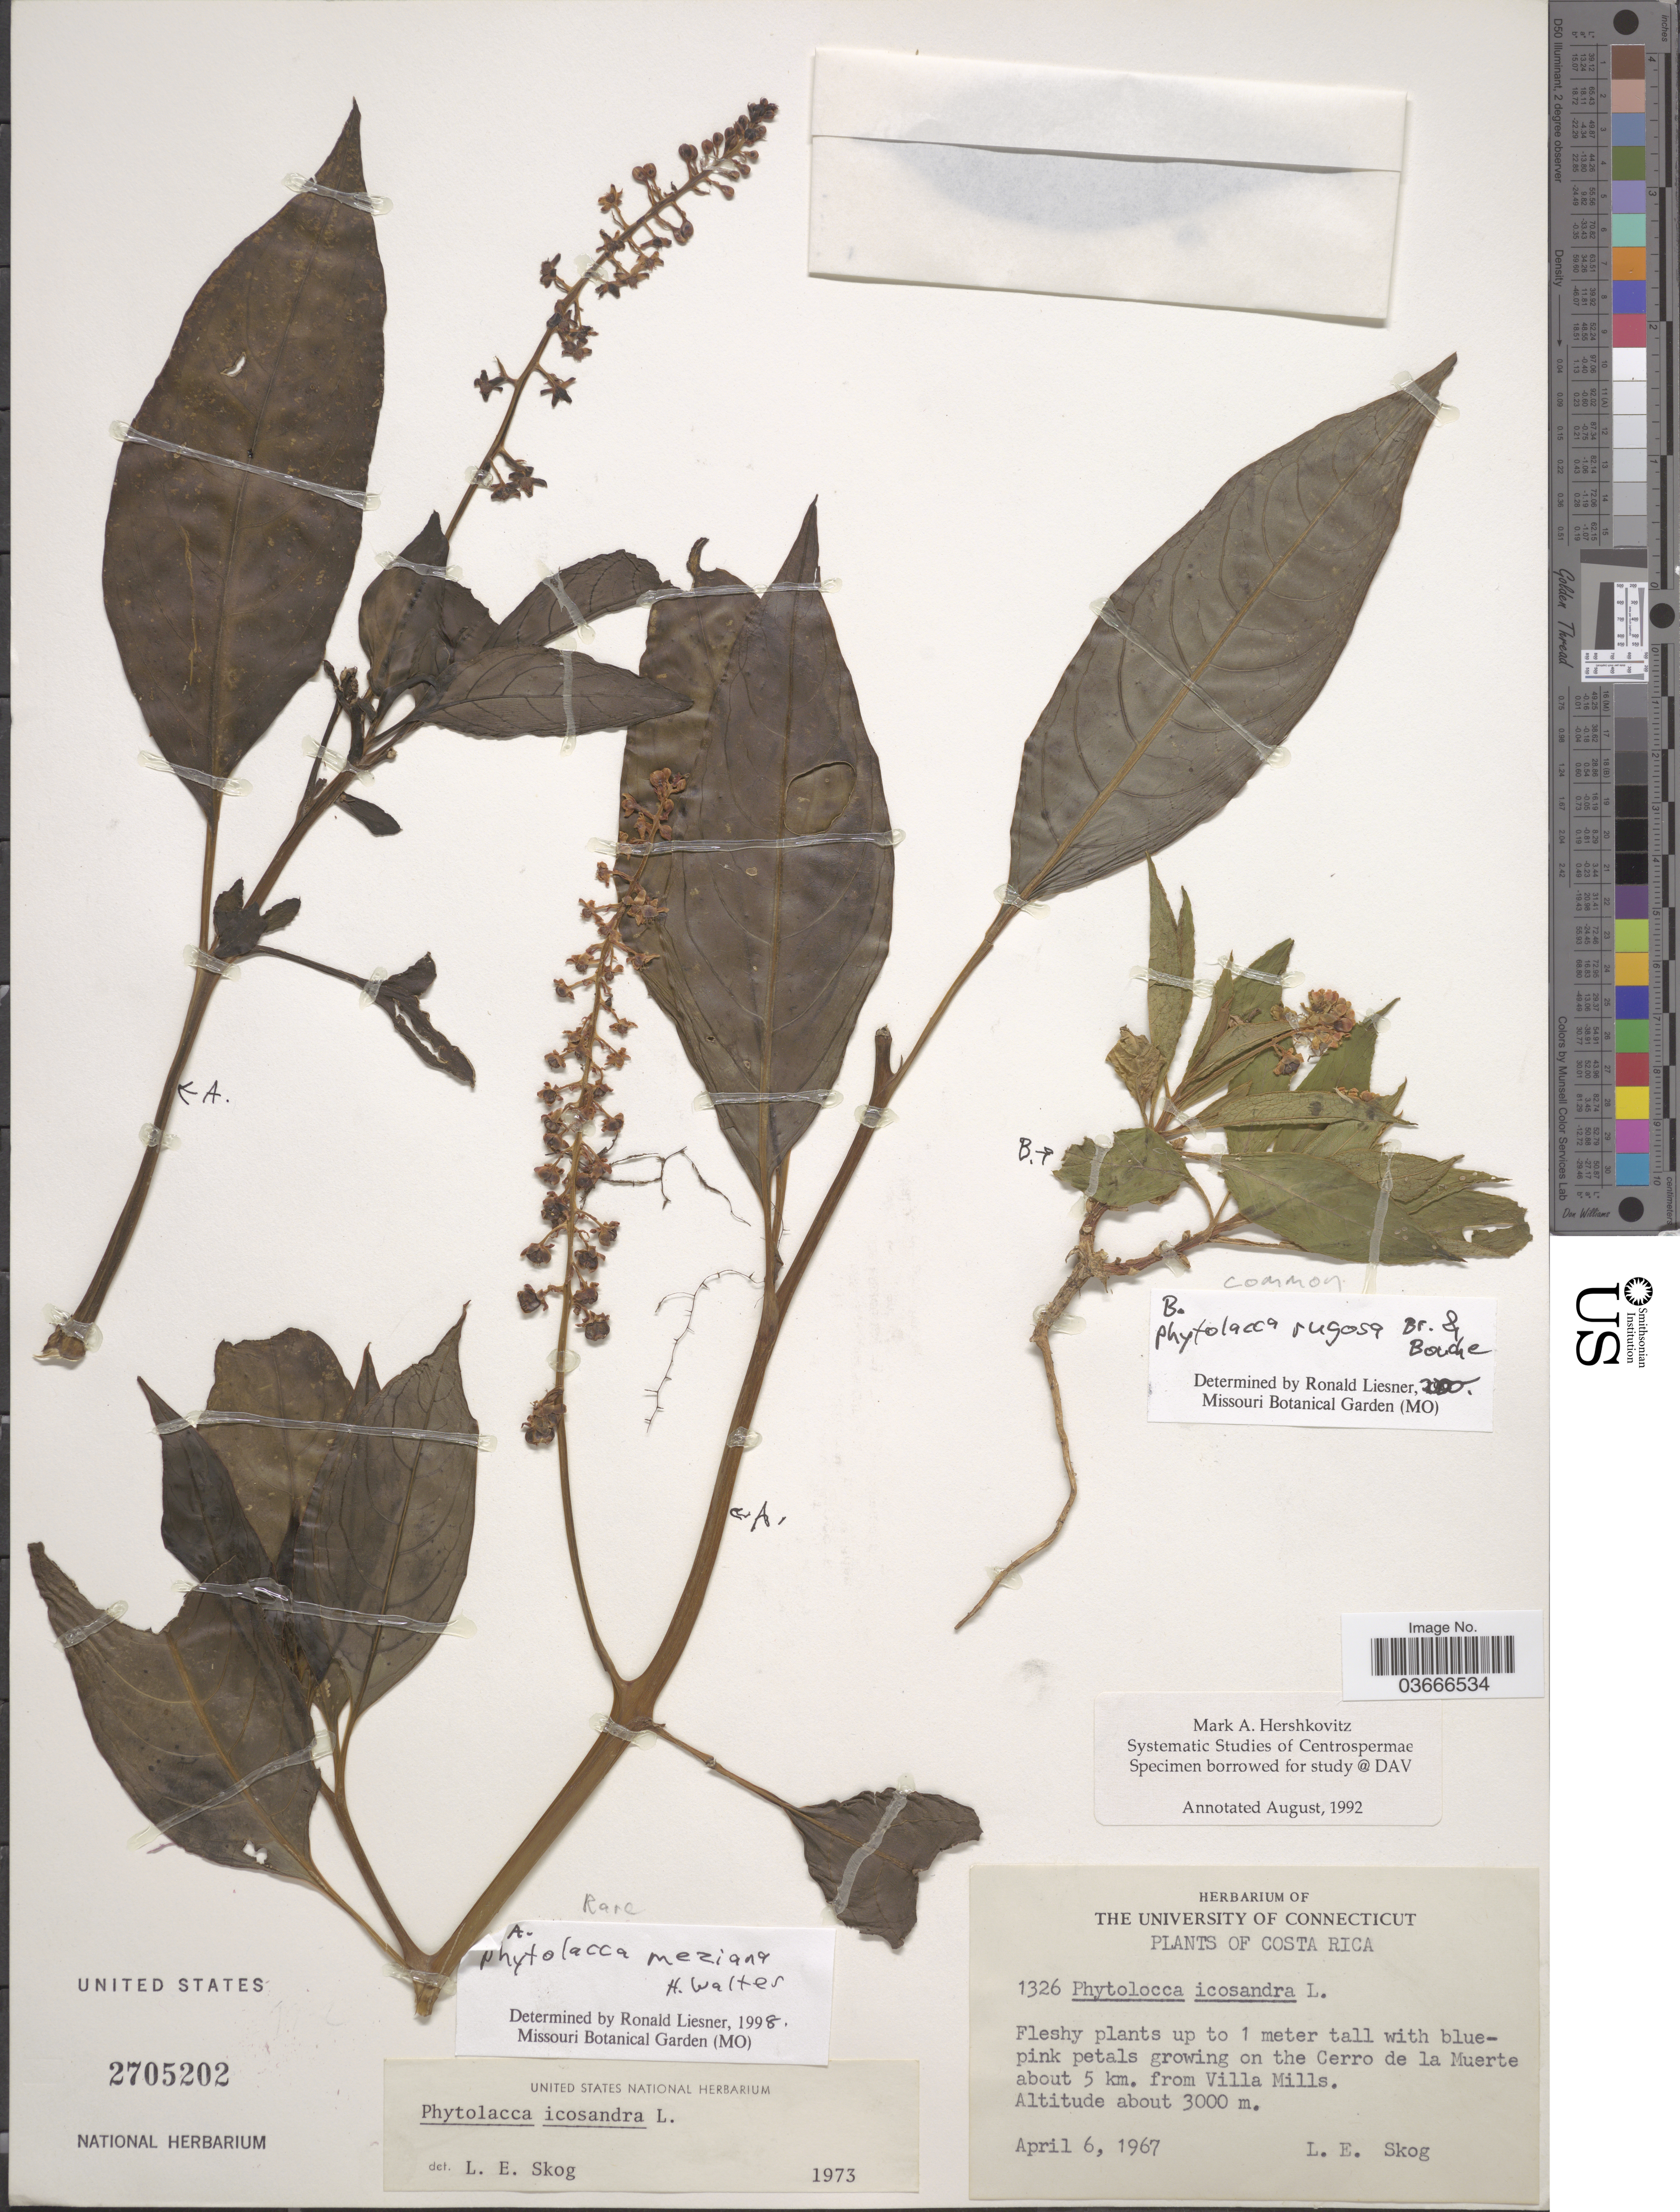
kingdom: Plantae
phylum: Tracheophyta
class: Magnoliopsida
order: Caryophyllales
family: Phytolaccaceae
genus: Phytolacca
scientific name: Phytolacca meziana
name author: H. Walter in Engl.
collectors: L. E. Skog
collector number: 1326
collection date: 1967-04-06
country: Costa Rica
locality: Growing on the Cerro de la Muerte about 5 km. from Villa Mills.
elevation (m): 3000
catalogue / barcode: US 2705202